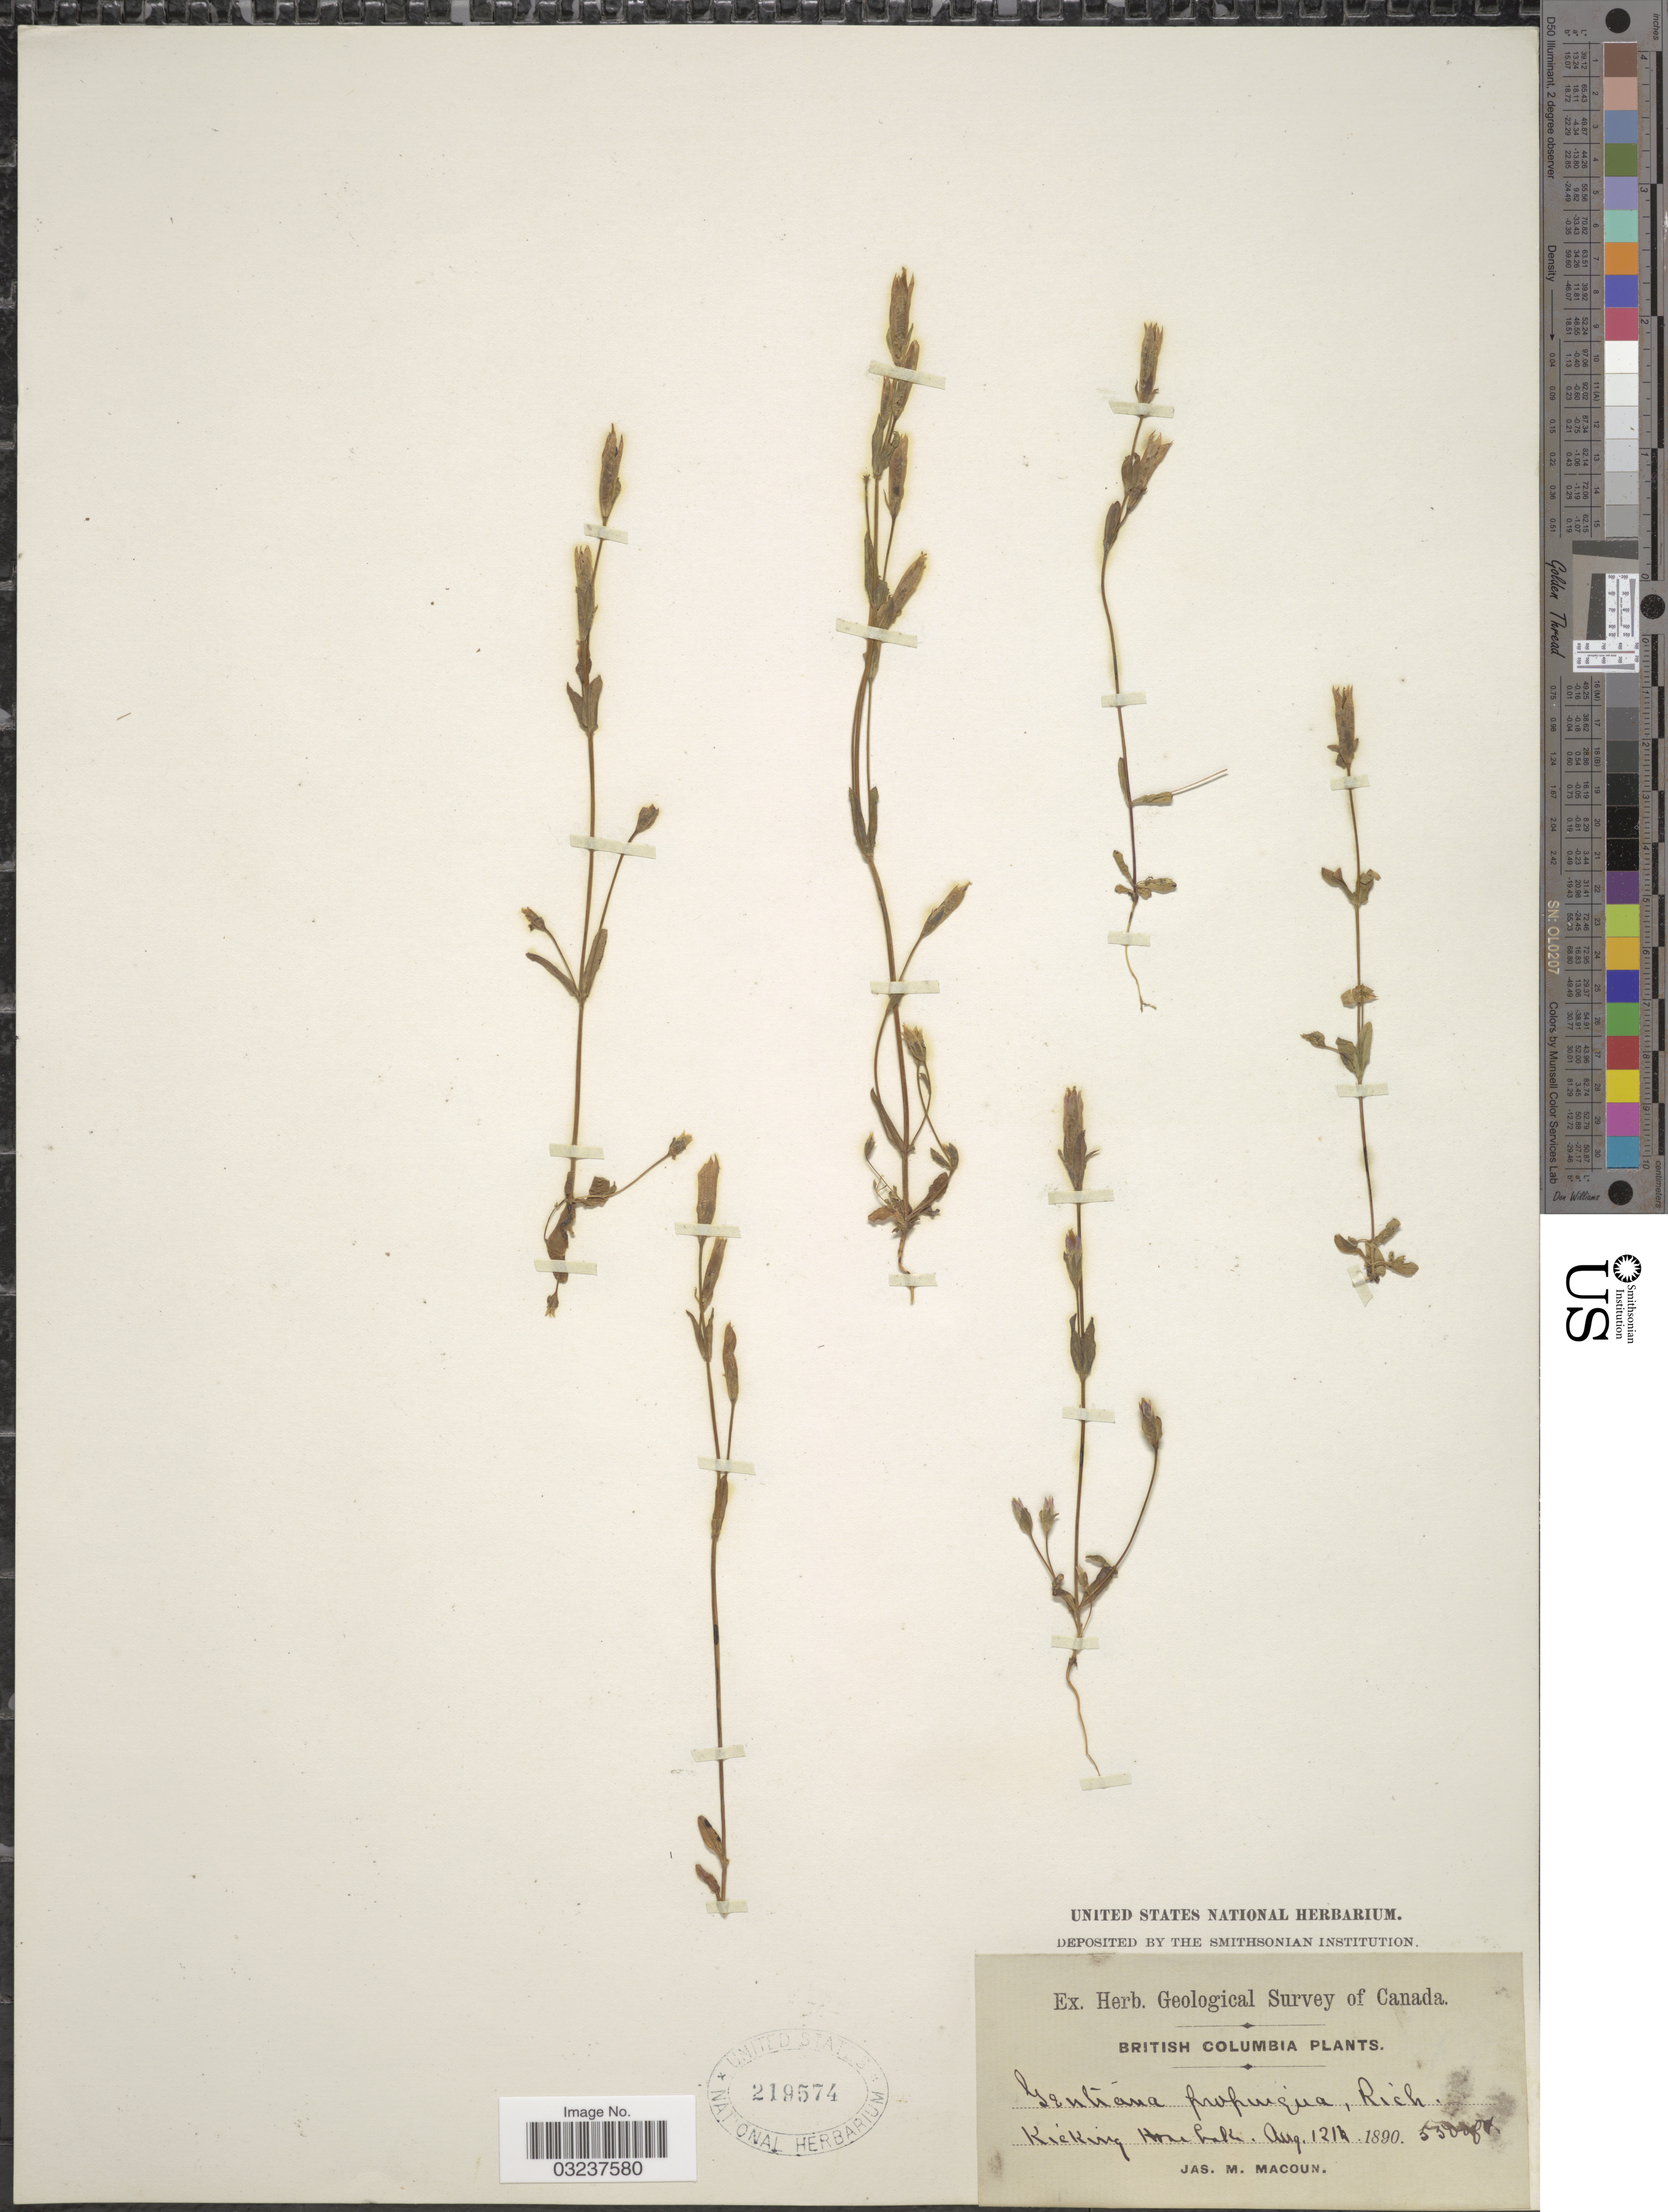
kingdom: Plantae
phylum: Tracheophyta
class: Magnoliopsida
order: Gentianales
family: Gentianaceae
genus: Gentianella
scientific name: Gentianella propinqua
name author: (Richardson) J.M. Gillett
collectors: J. M. Macoun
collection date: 1890-08-12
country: Canada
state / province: British Columbia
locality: Kicking Horse Lake.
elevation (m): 1676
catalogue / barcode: US 219574